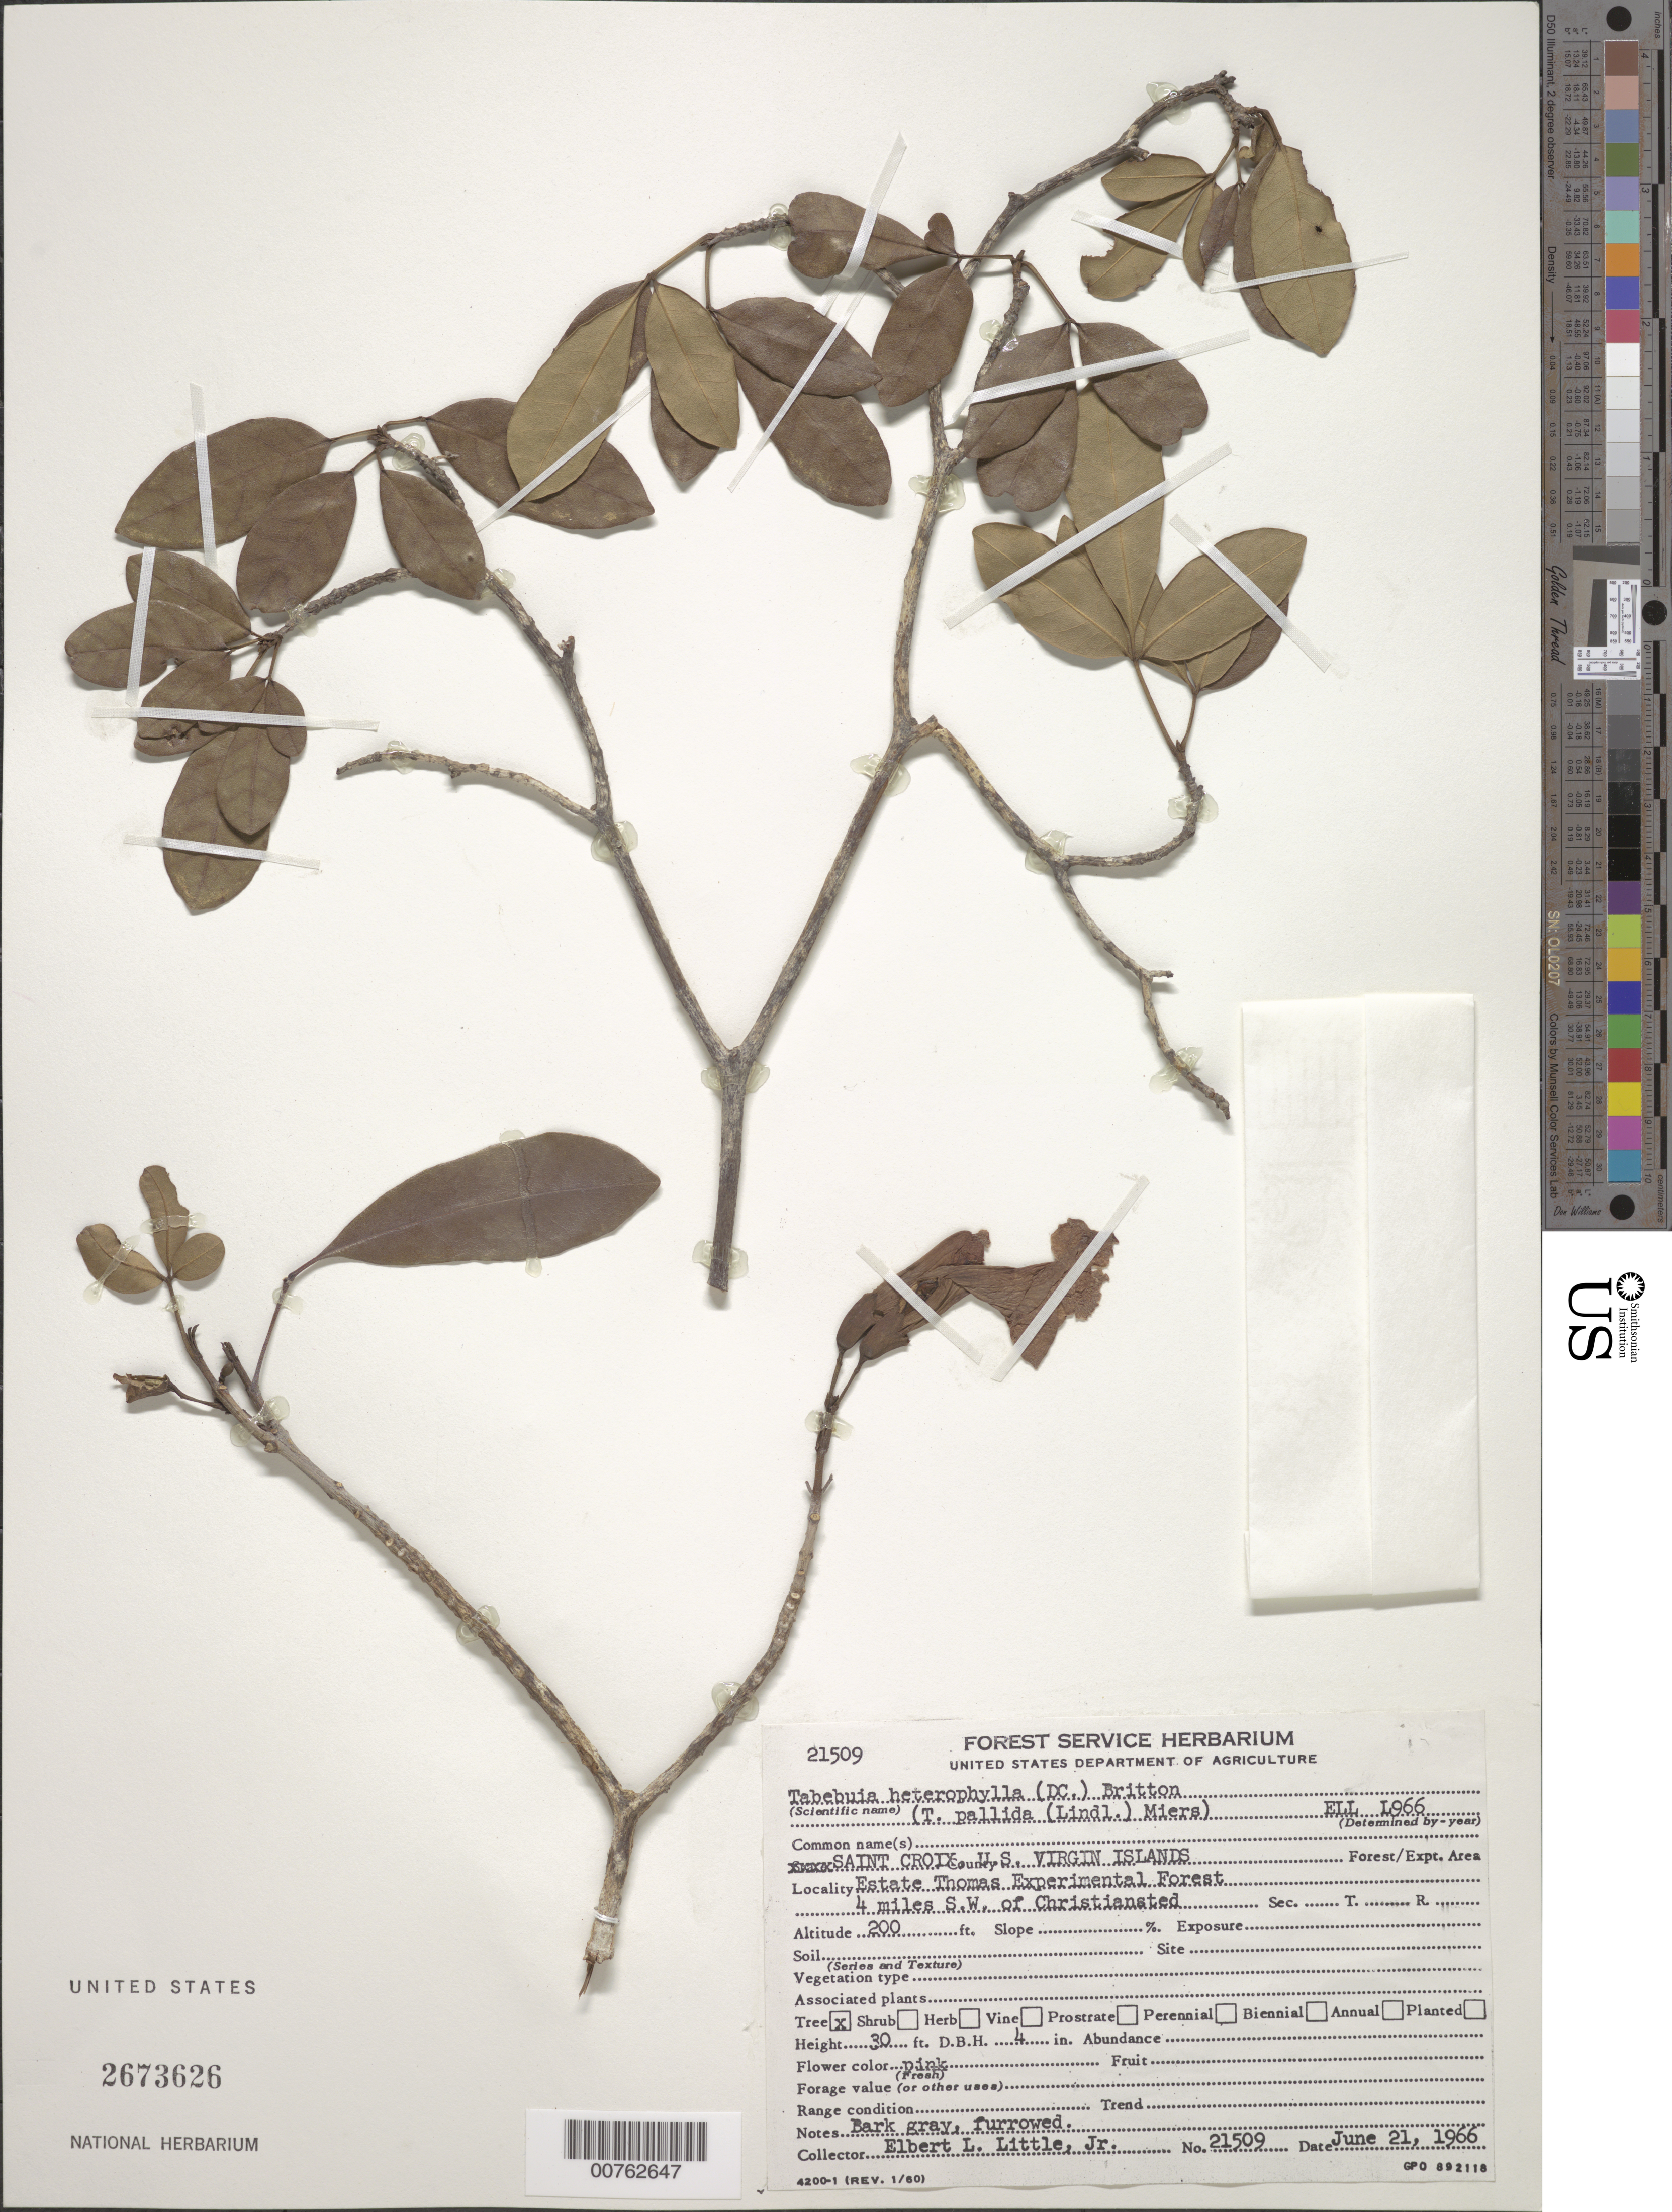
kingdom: Plantae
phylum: Tracheophyta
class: Magnoliopsida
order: Lamiales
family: Bignoniaceae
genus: Tabebuia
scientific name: Tabebuia heterophylla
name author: (DC.) Britton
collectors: E. L. Little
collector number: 21509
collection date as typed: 21 Jun 1966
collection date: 1966-06-21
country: U.S. Virgin Islands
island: St. Croix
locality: Estate Thomas Experimental Forest, 4 mi SW of Christiansted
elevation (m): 61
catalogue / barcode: US 2673626